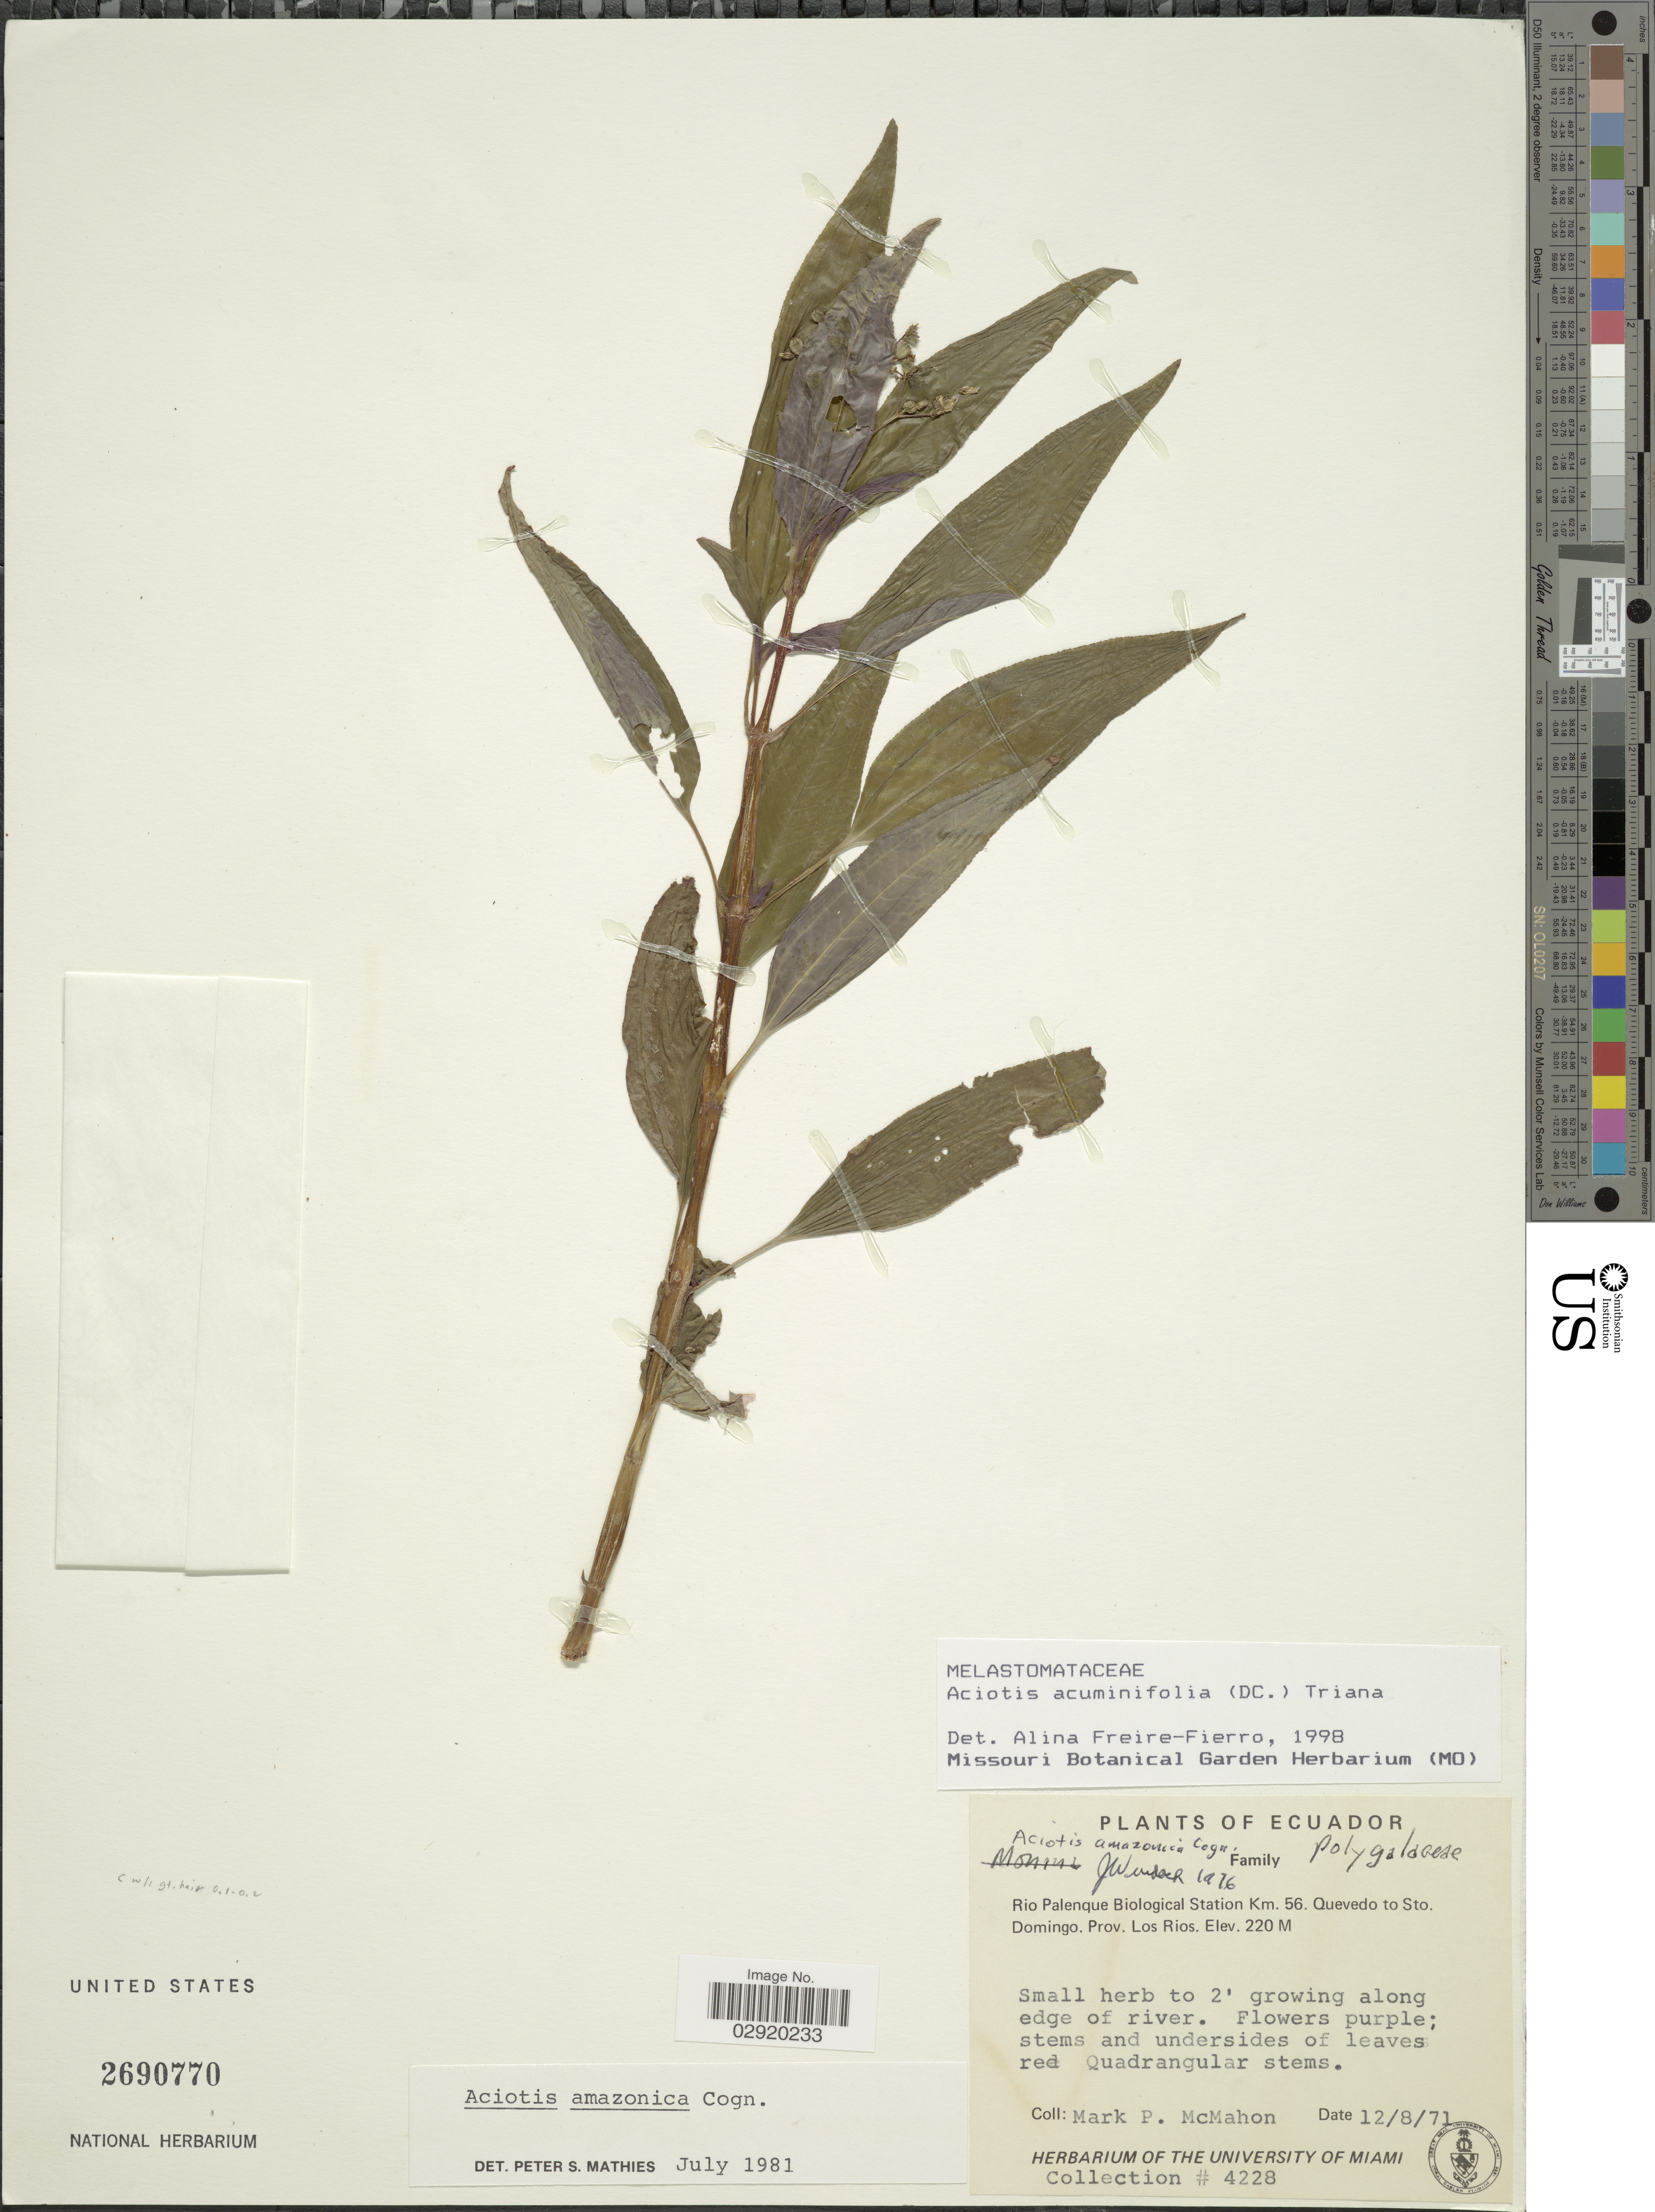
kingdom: Plantae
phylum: Tracheophyta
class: Magnoliopsida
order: Myrtales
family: Melastomataceae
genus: Aciotis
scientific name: Aciotis acuminifolia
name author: (Mart. ex DC.) Triana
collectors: M. McMahon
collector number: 4228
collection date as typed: Transcribed d/m/y: 12/8/71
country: Ecuador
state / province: Los Ríos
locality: Rio Palenque Biological Station Km. 56. Quevedo - Sto. Domingo.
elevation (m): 220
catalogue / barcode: US 2690770